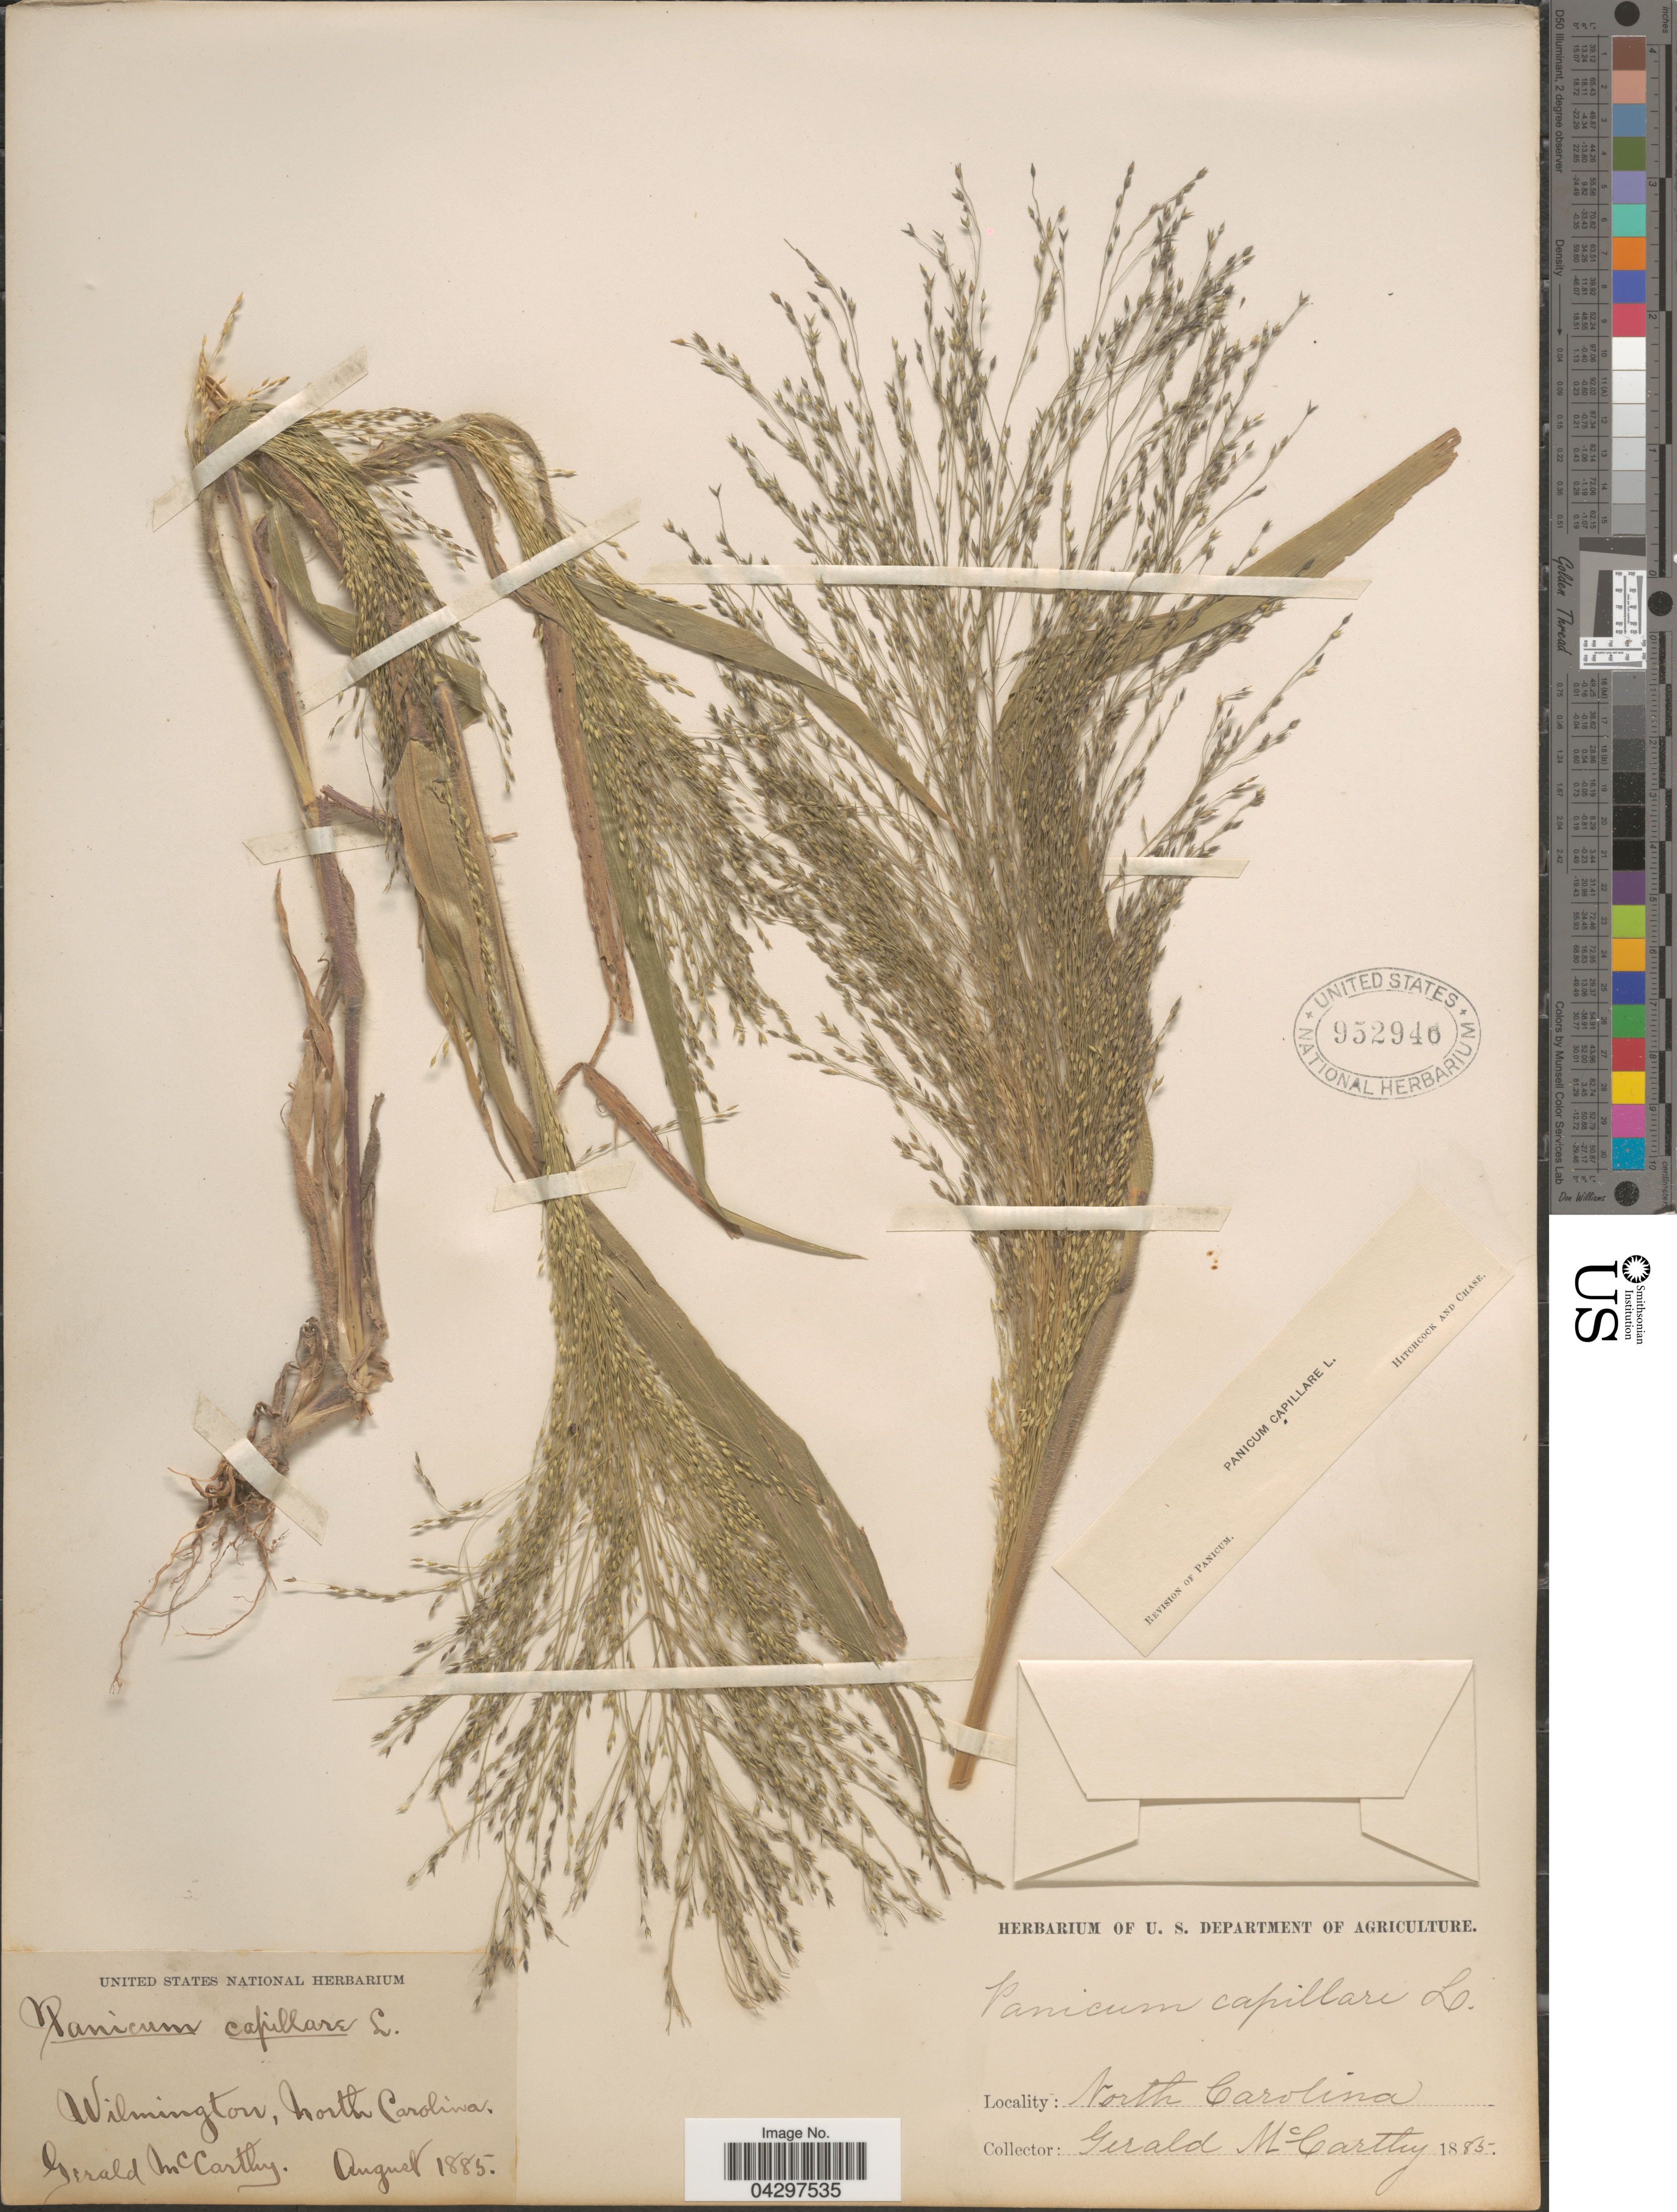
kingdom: Plantae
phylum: Tracheophyta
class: Liliopsida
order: Poales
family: Poaceae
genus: Panicum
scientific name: Panicum capillare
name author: L.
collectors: G. McCarthy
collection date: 1885-08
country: United States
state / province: North Carolina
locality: Wilmington.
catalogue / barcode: US 952946